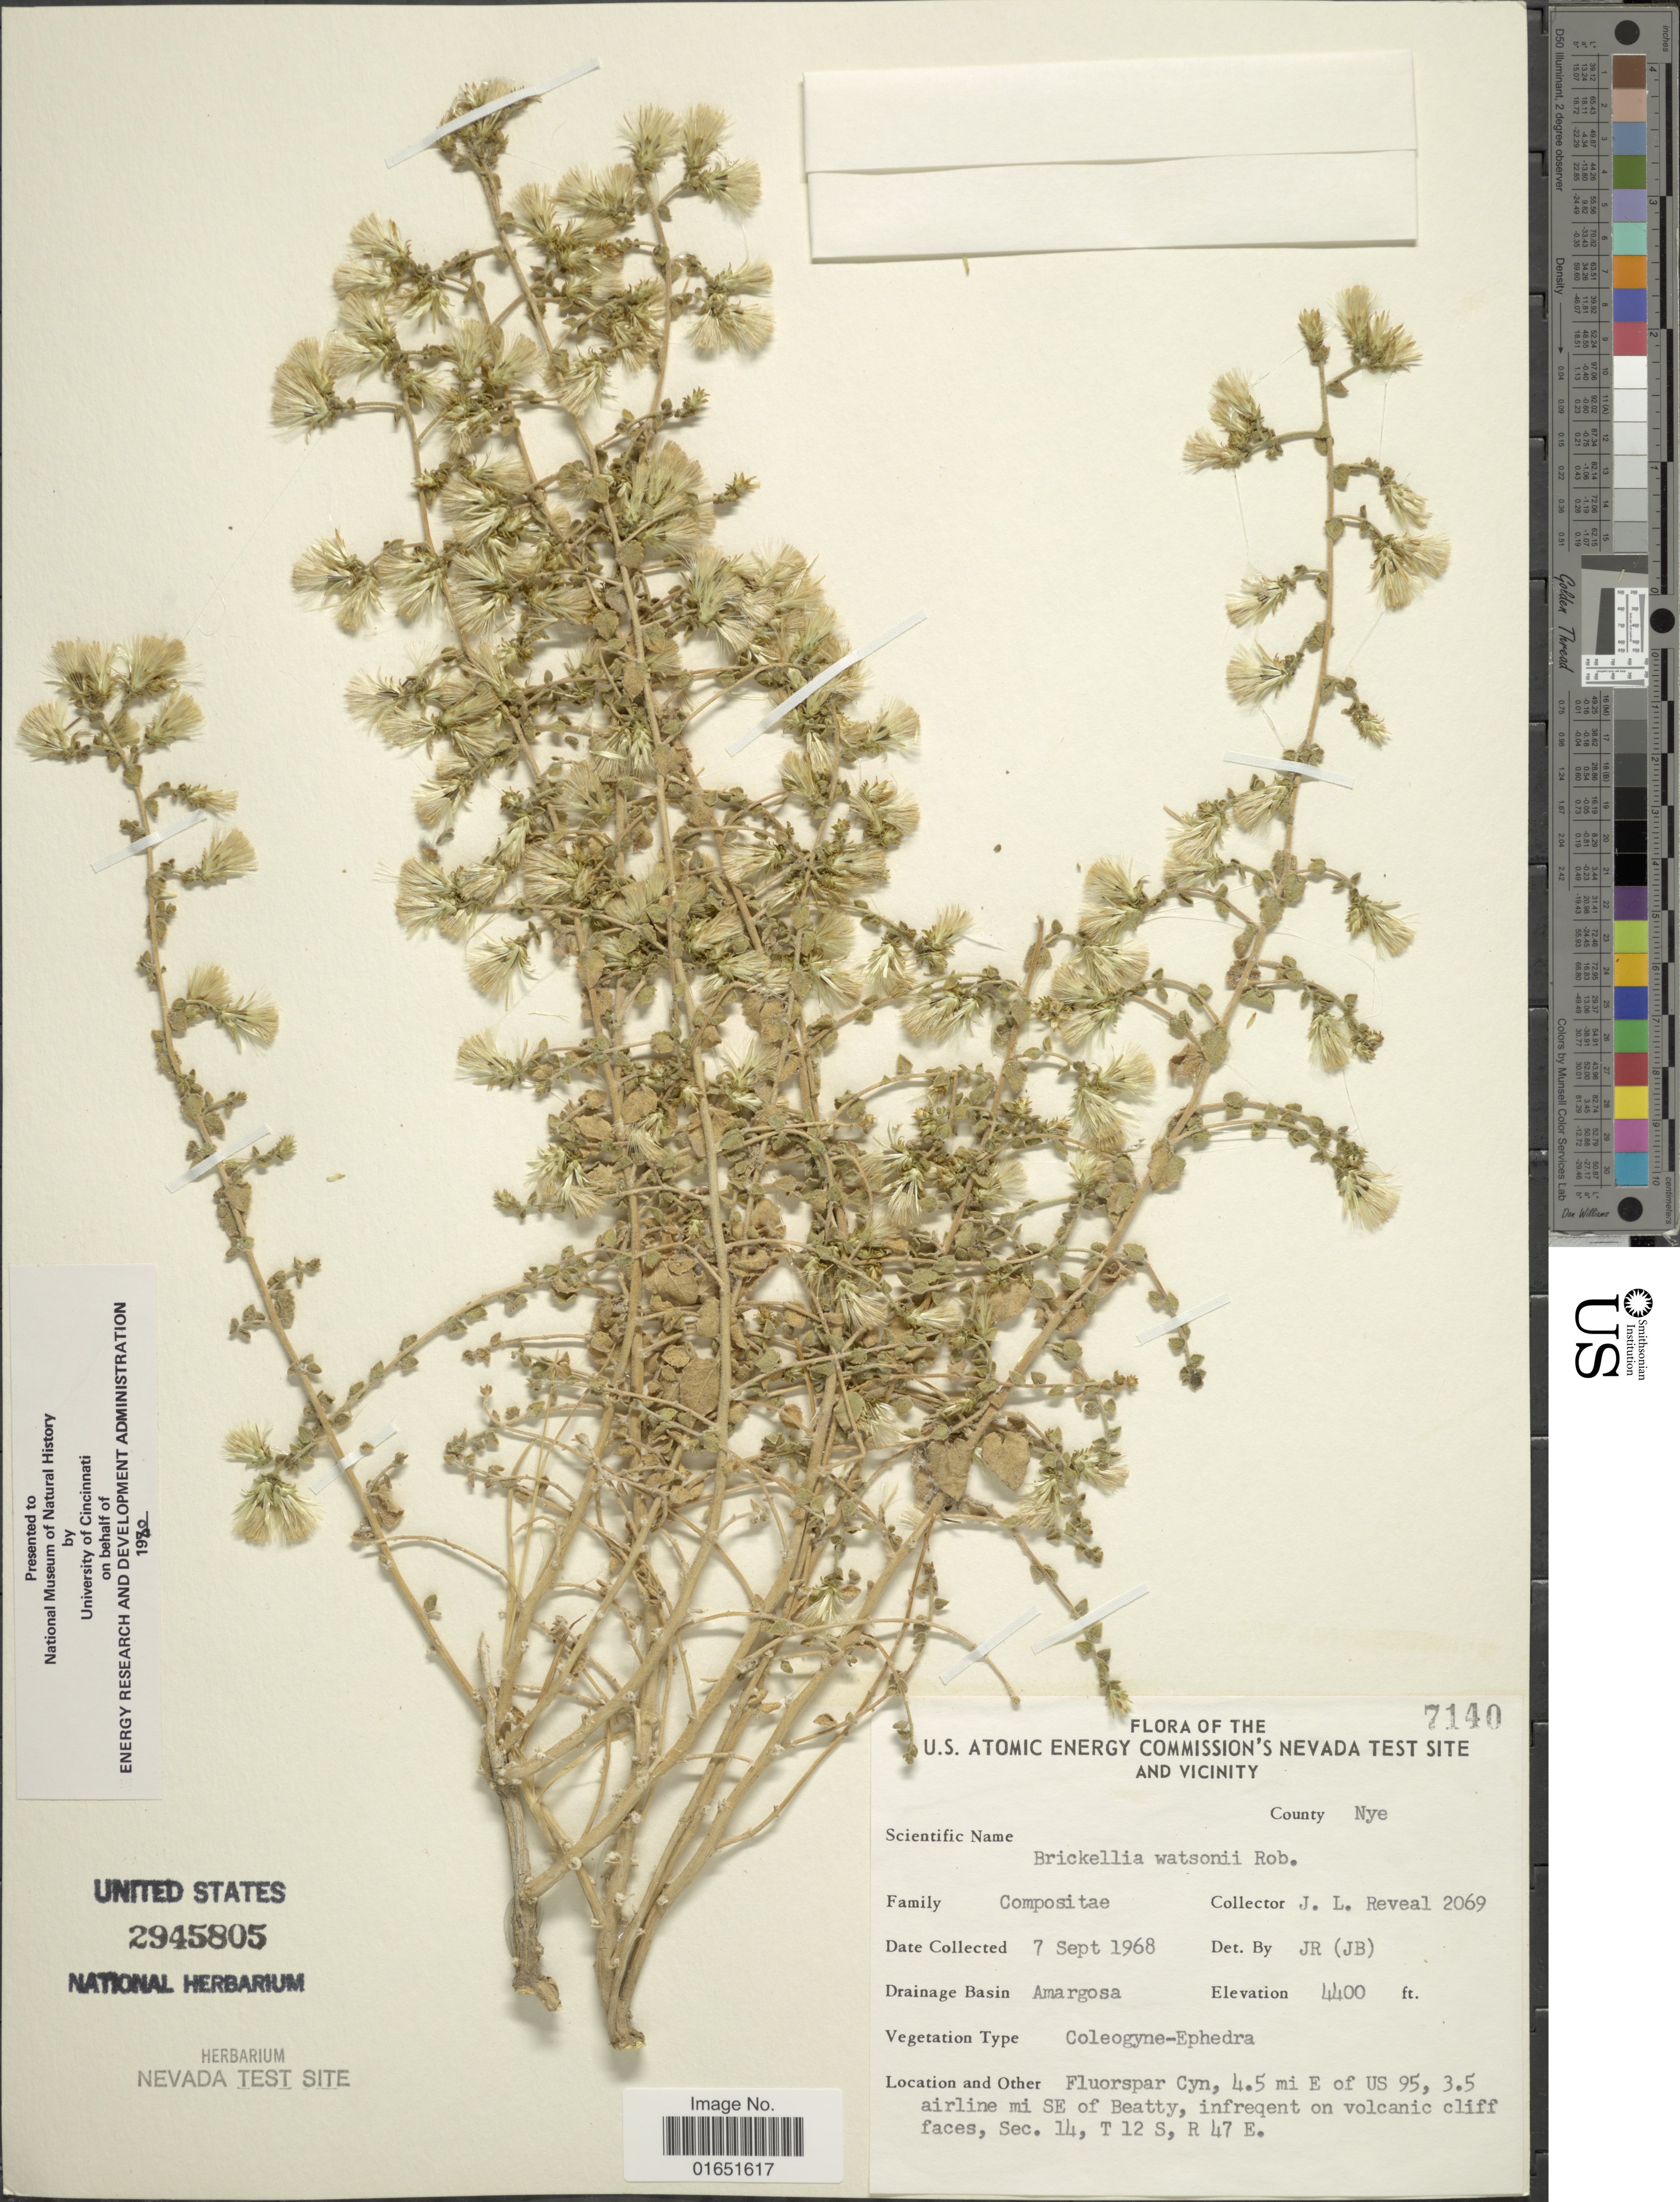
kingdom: Plantae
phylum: Tracheophyta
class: Magnoliopsida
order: Asterales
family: Asteraceae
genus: Brickellia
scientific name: Brickellia watsonii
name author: B.L. Rob.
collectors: J. L. Reveal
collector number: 7140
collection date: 1968-09-07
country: United States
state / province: Nevada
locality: U.S. Atomic Energy Commison's Nevada Test Site and Vicinity, County Nye, Drainage Basin Amargosa, Fluorspar Cyn, 4.5 mi E of US 95, 3.5 airline mi SE of Beatty, infreqent on volcanic cliff faces, Sec. 14, T 12 S, R 47 E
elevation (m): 1341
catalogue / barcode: US 2945805